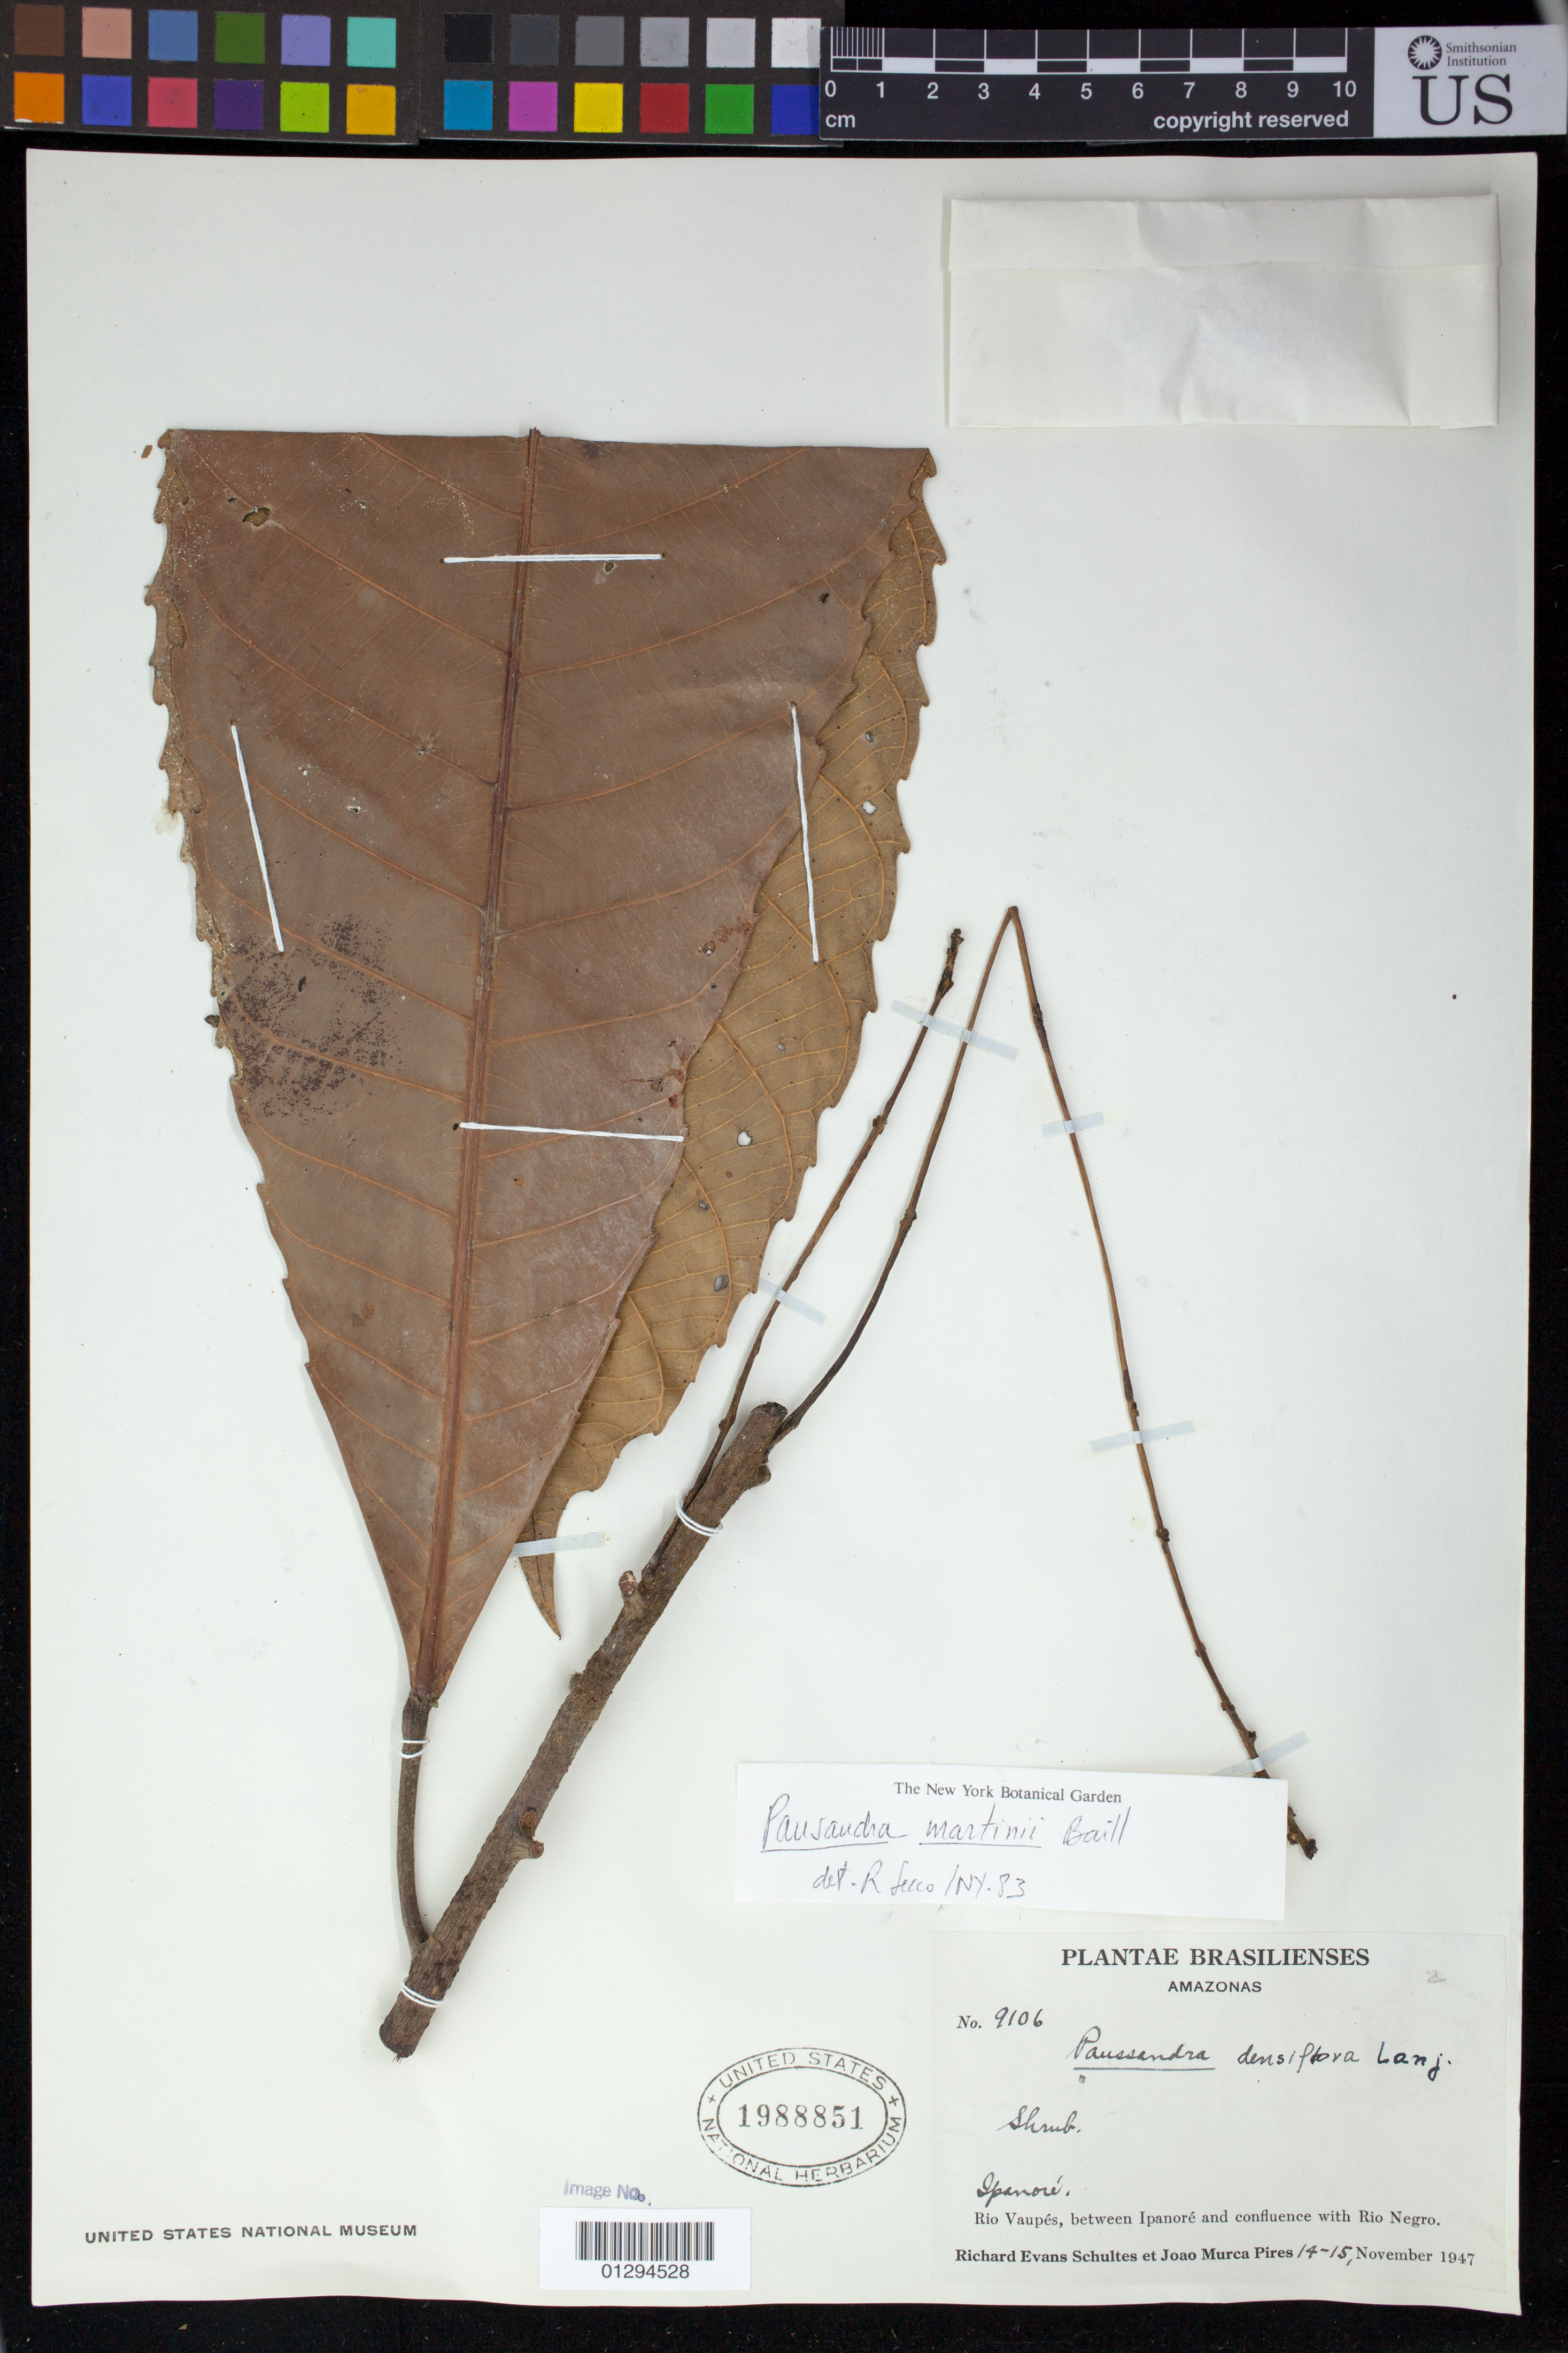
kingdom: Plantae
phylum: Tracheophyta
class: Magnoliopsida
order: Malpighiales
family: Euphorbiaceae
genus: Pausandra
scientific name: Pausandra martinii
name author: Baill.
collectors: R. E. Schultes & J. M. Pires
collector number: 9106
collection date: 1947-11-14/1947-11-15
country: Brazil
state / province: Amazonas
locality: Ipanore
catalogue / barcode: US 1988851